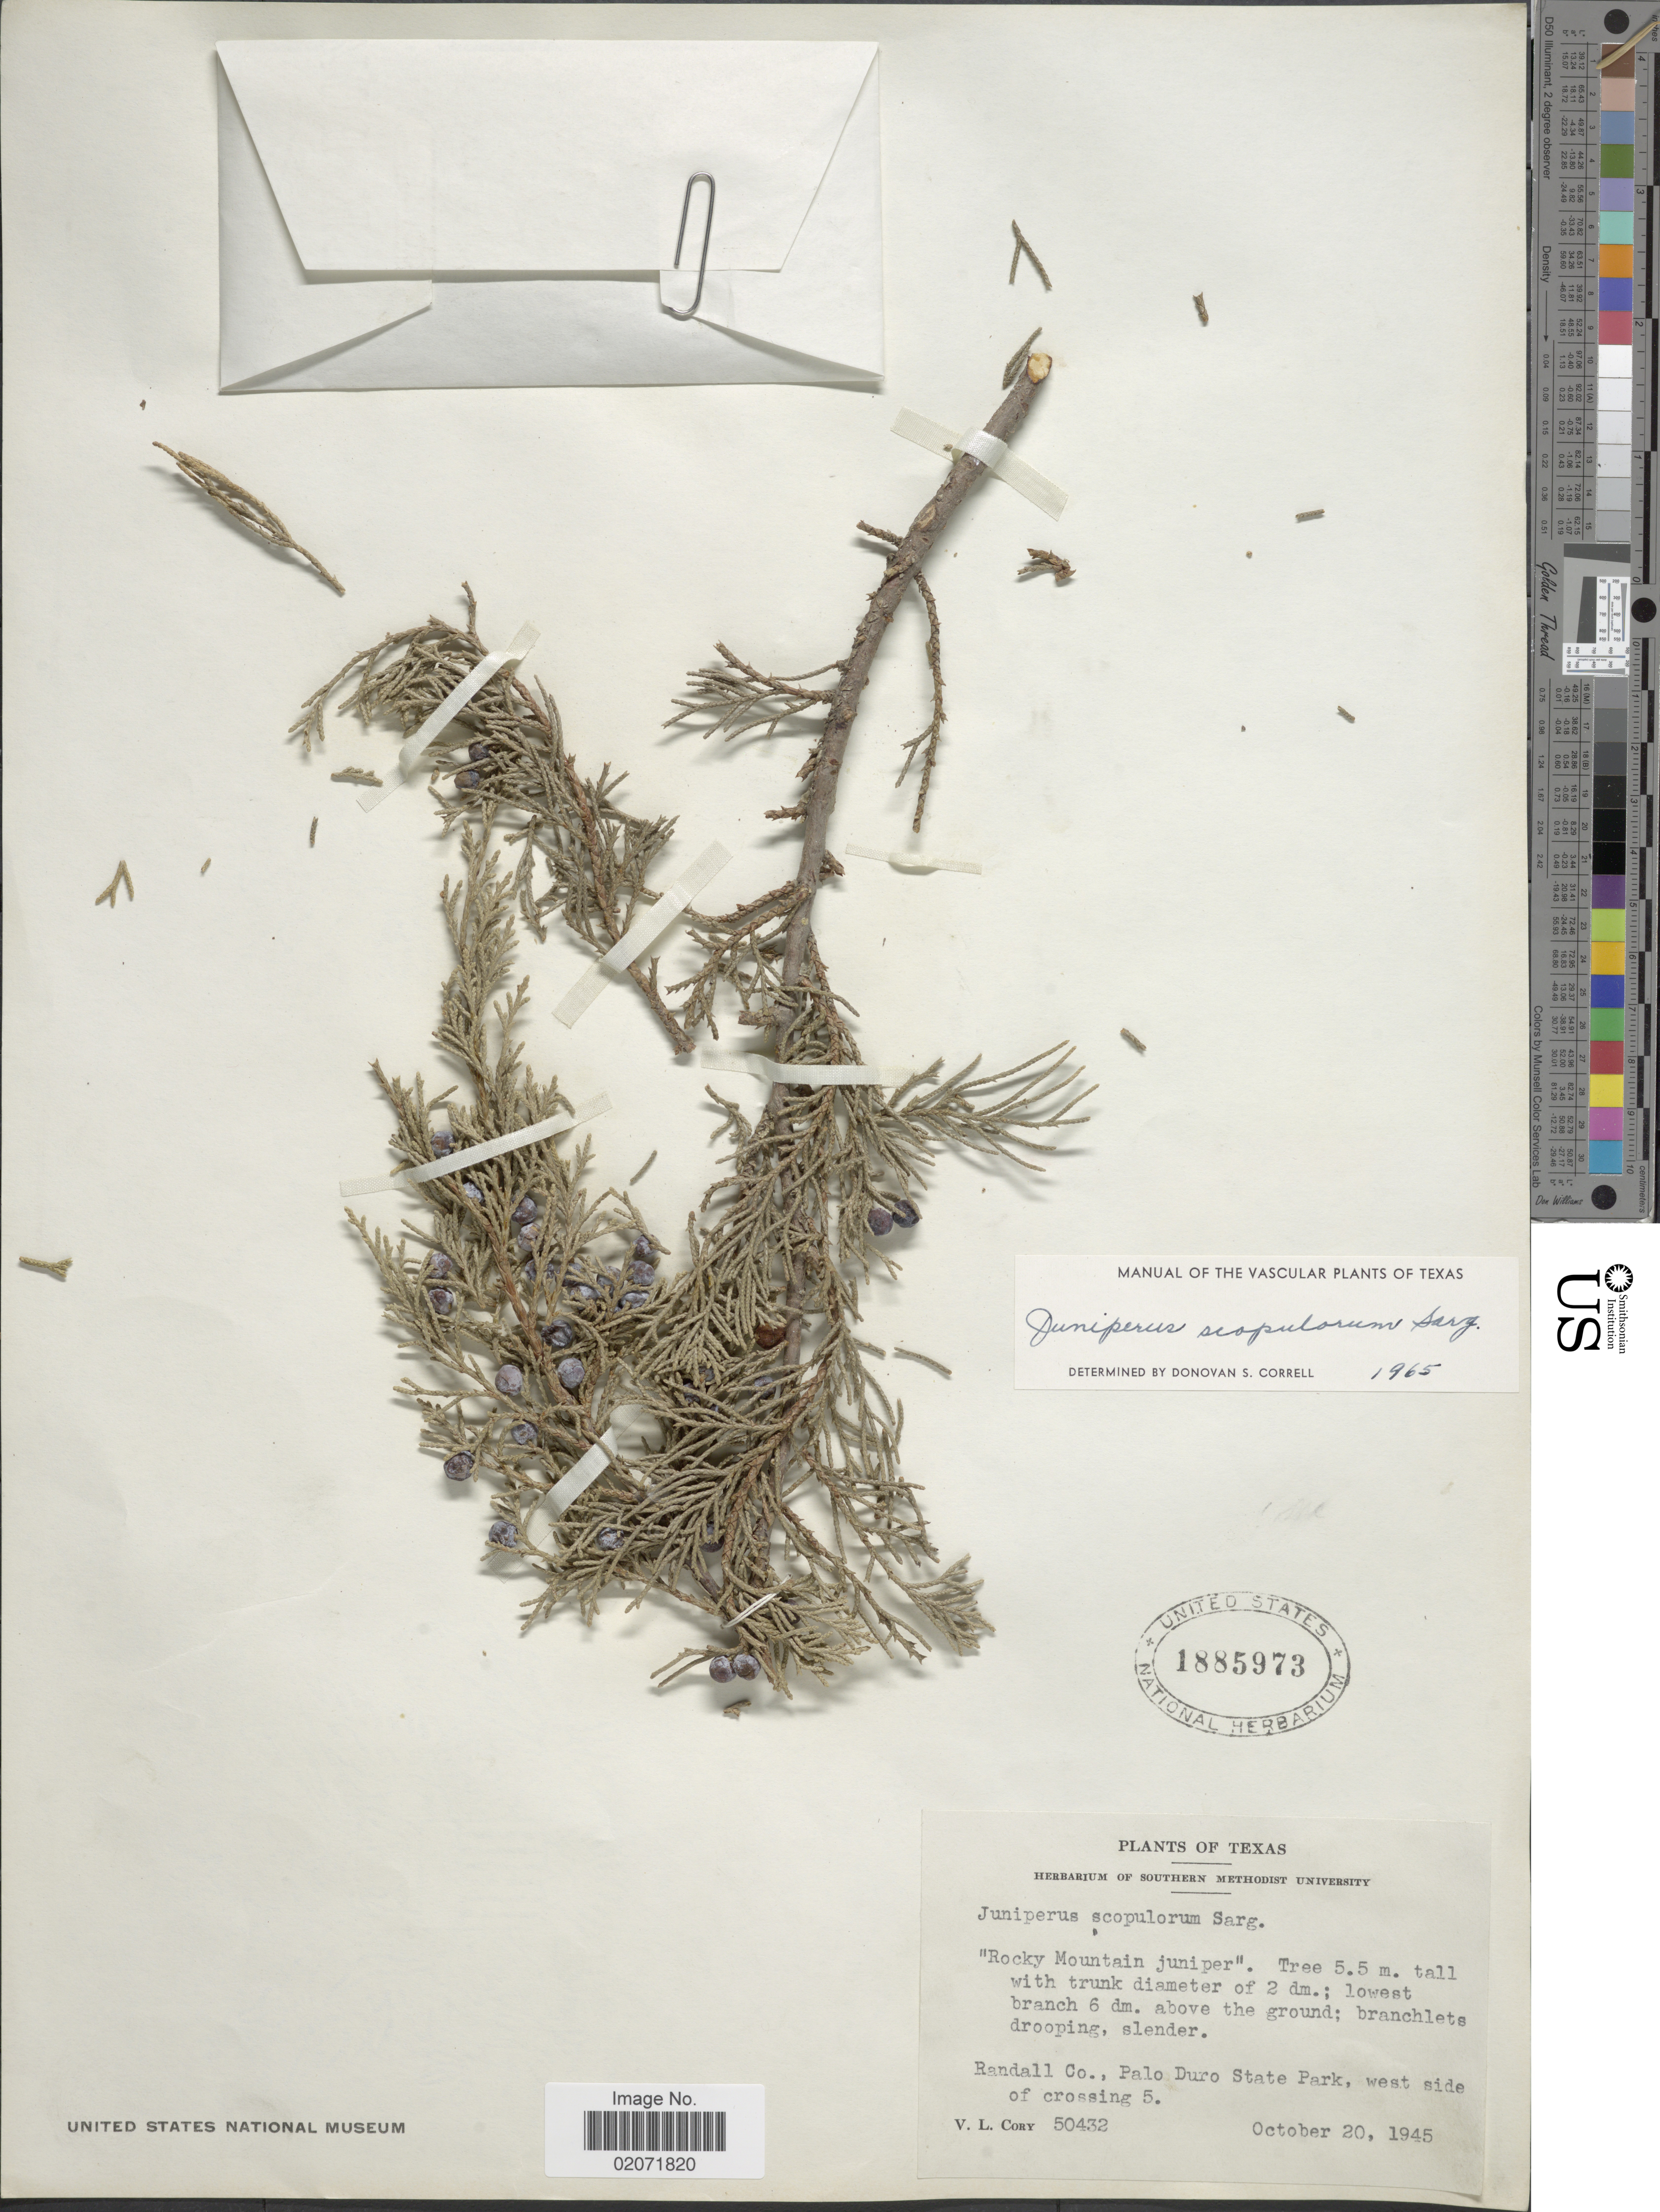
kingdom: Plantae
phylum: Tracheophyta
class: Pinopsida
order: Pinales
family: Cupressaceae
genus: Juniperus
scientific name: Juniperus scopulorum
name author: Sarg.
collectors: V. Cory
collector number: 50432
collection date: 1945-10-20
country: United States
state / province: Texas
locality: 'Rocky Mountain juniper', Randall Co., Palo Duro State Park, west side of crossing 5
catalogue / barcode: US 1885973